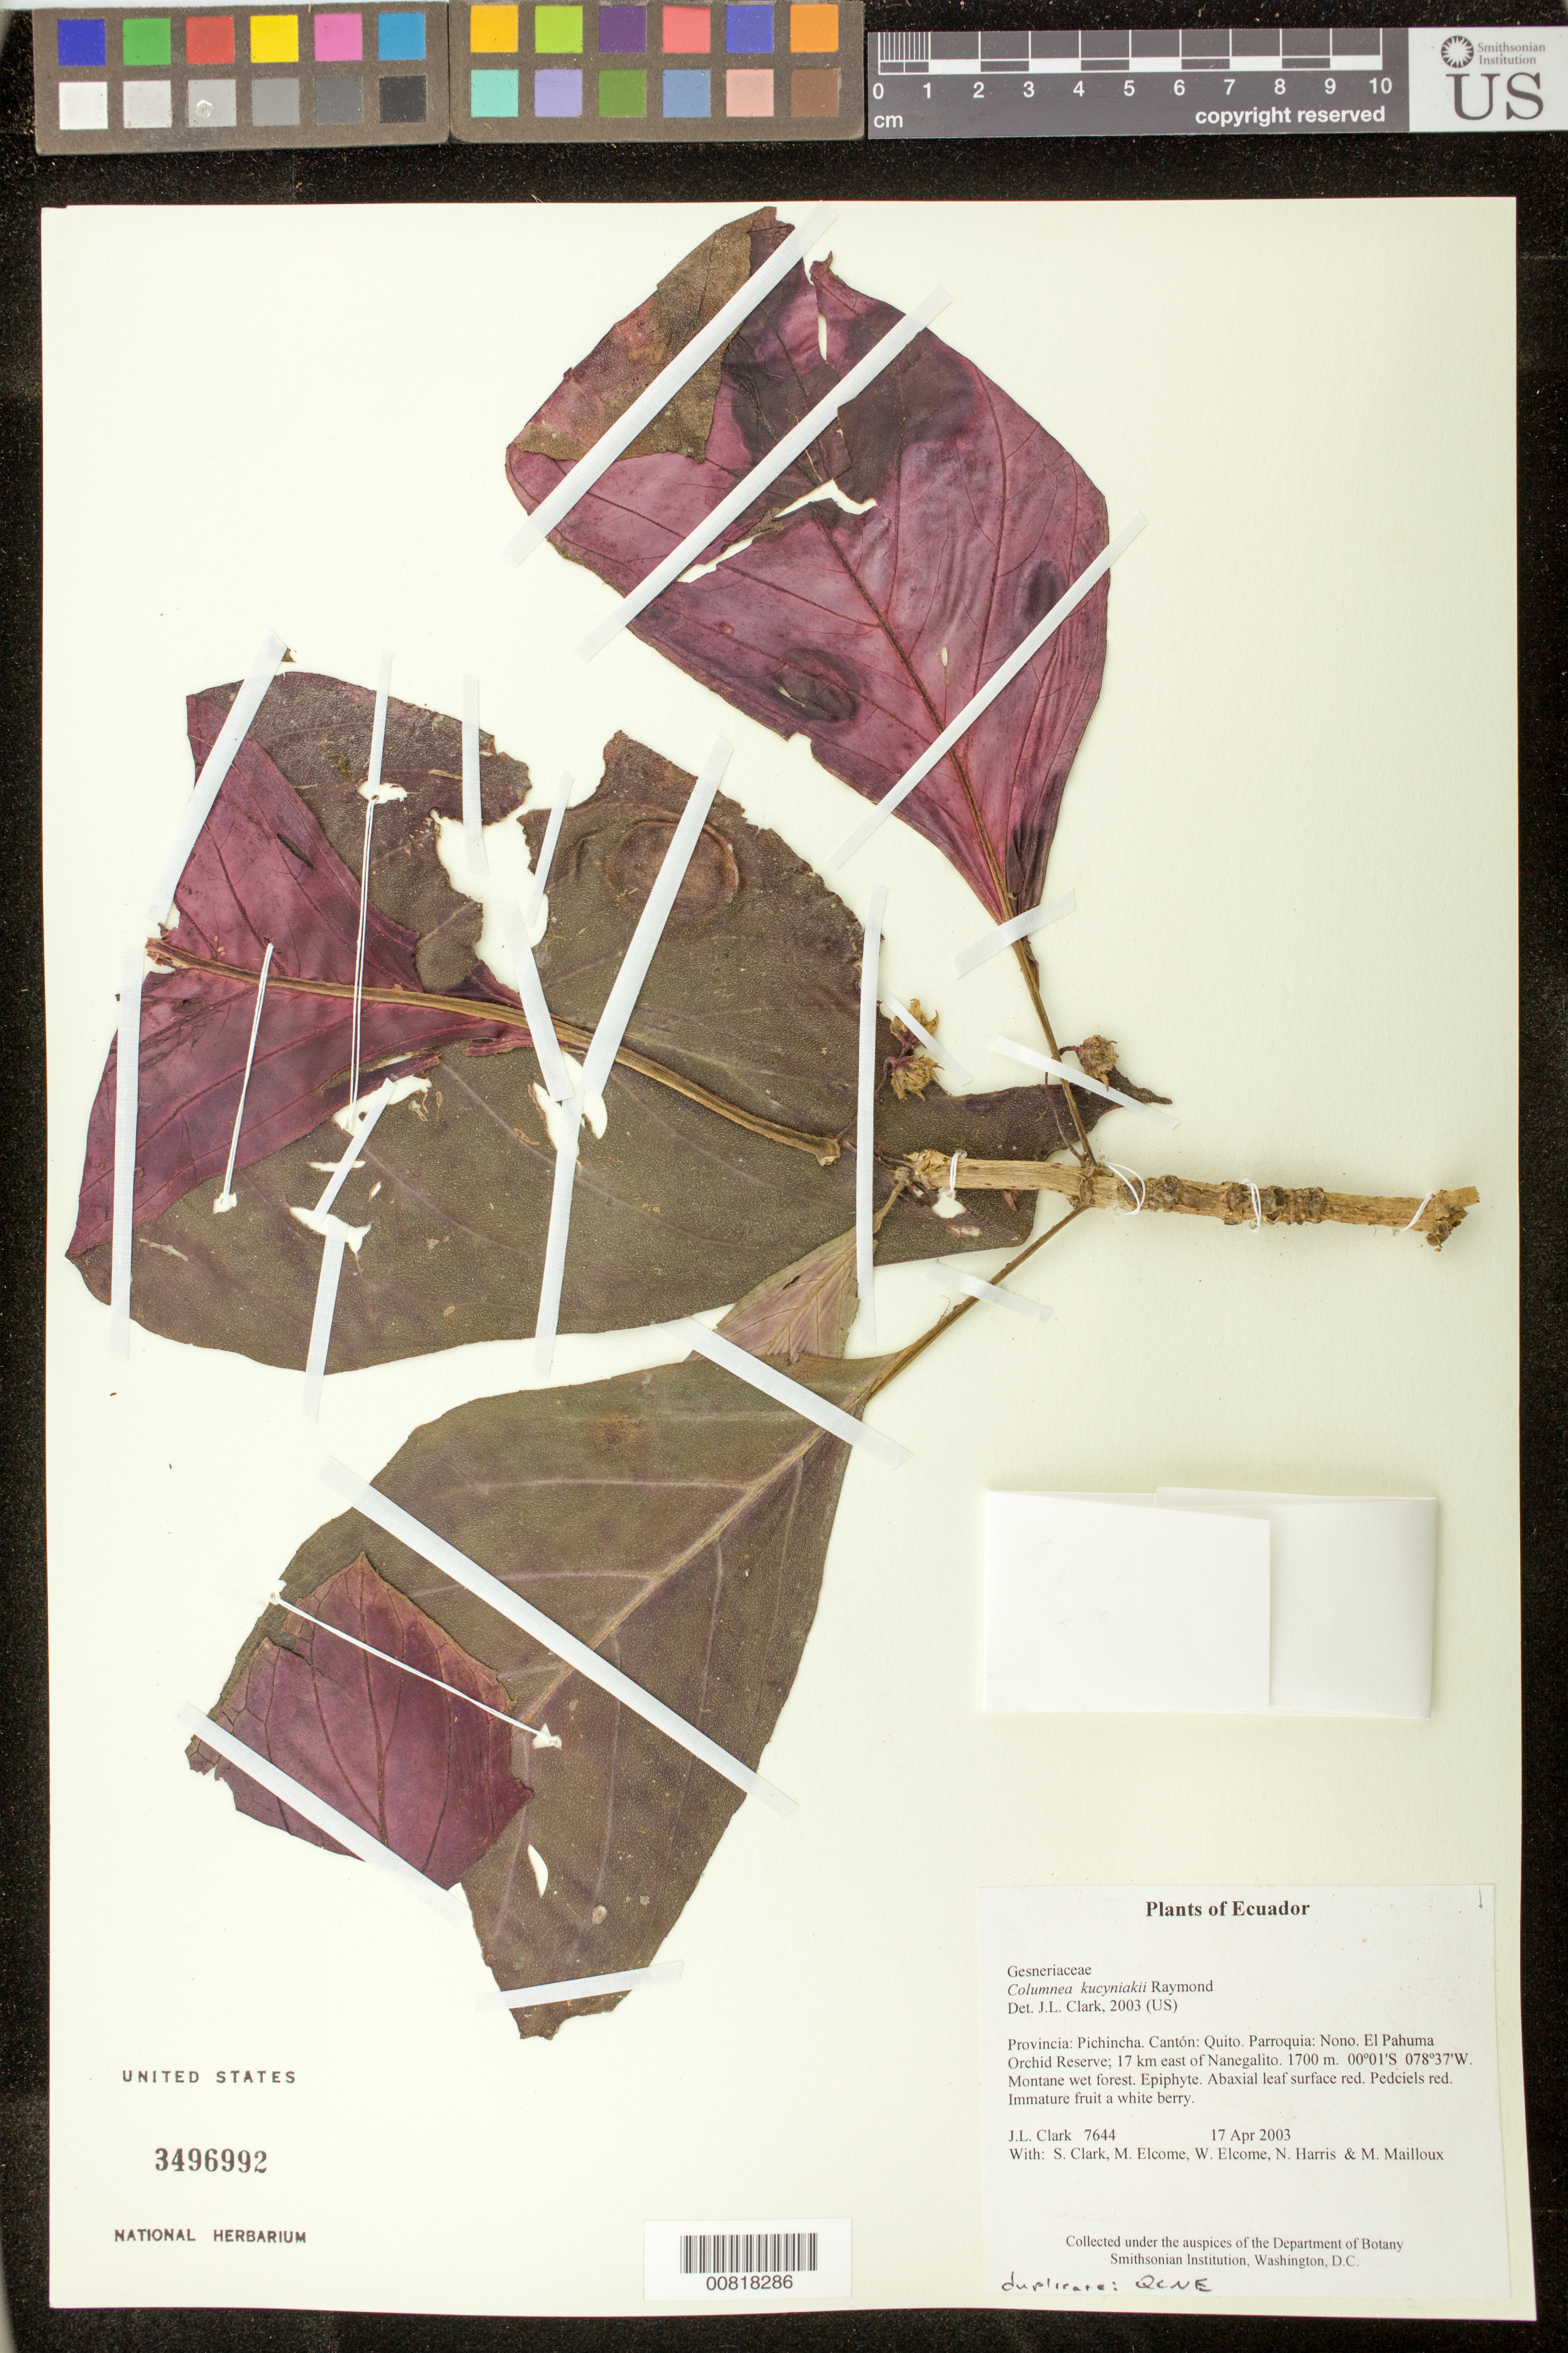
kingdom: Plantae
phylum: Tracheophyta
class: Magnoliopsida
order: Lamiales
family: Gesneriaceae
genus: Columnea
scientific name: Columnea kucyniakii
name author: Raymond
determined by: Clark, J. L., (SEL), The Marie Selby Botanical Garden (UNITED STATES)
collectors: J. L. Clark, S. Clark, M. Elcome, W. Elcome, N. Harris & M. Mailloux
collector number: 7644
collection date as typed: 17 Apr 2003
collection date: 2003-04-17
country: Ecuador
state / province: Pichincha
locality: Quito. Parroquia: Nono. El Pahuma Orchid Reserve; 17 km east of Nanegalito.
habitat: Montane wet forest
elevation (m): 1700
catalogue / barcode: US 3496992